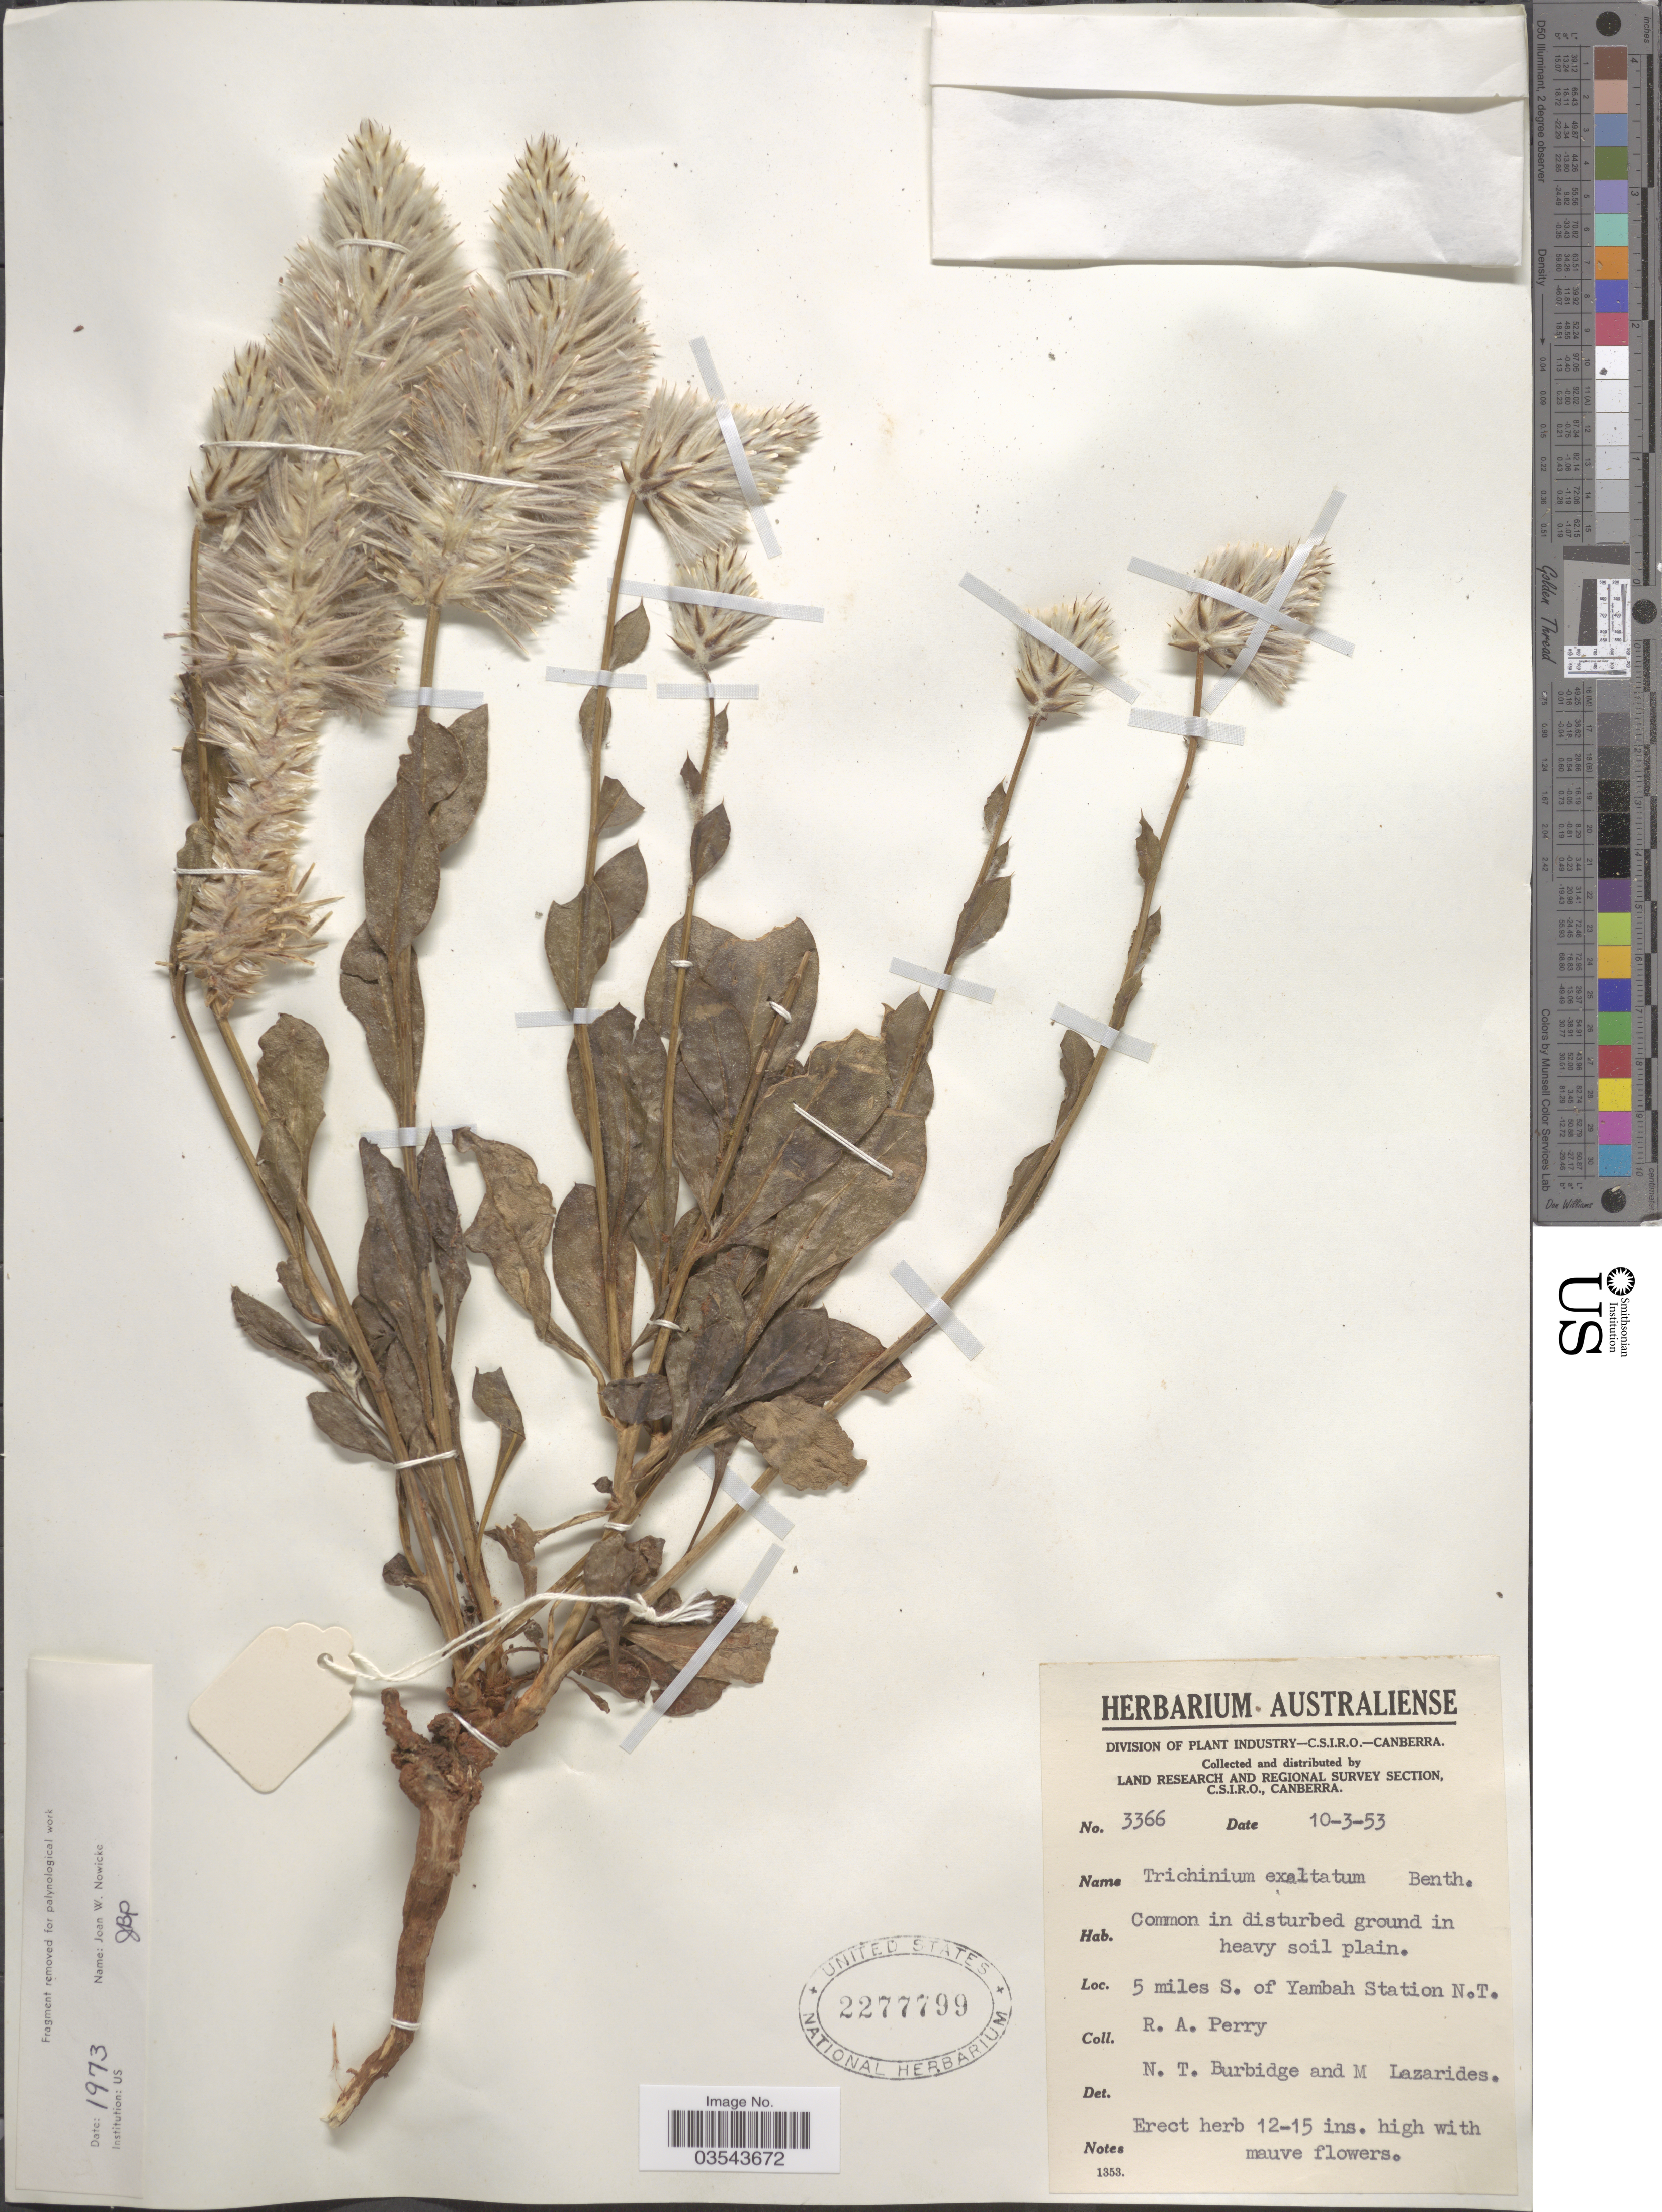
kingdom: Plantae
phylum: Tracheophyta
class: Magnoliopsida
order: Caryophyllales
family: Amaranthaceae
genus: Ptilotus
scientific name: Ptilotus exaltatus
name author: Nees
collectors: Perry, R. A.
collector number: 3366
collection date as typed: Transcribed d/m/y: 10/3/53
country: Australia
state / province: Northern Territory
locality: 5 miles S. of Yambah Station N.T.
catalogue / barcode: US 2277799